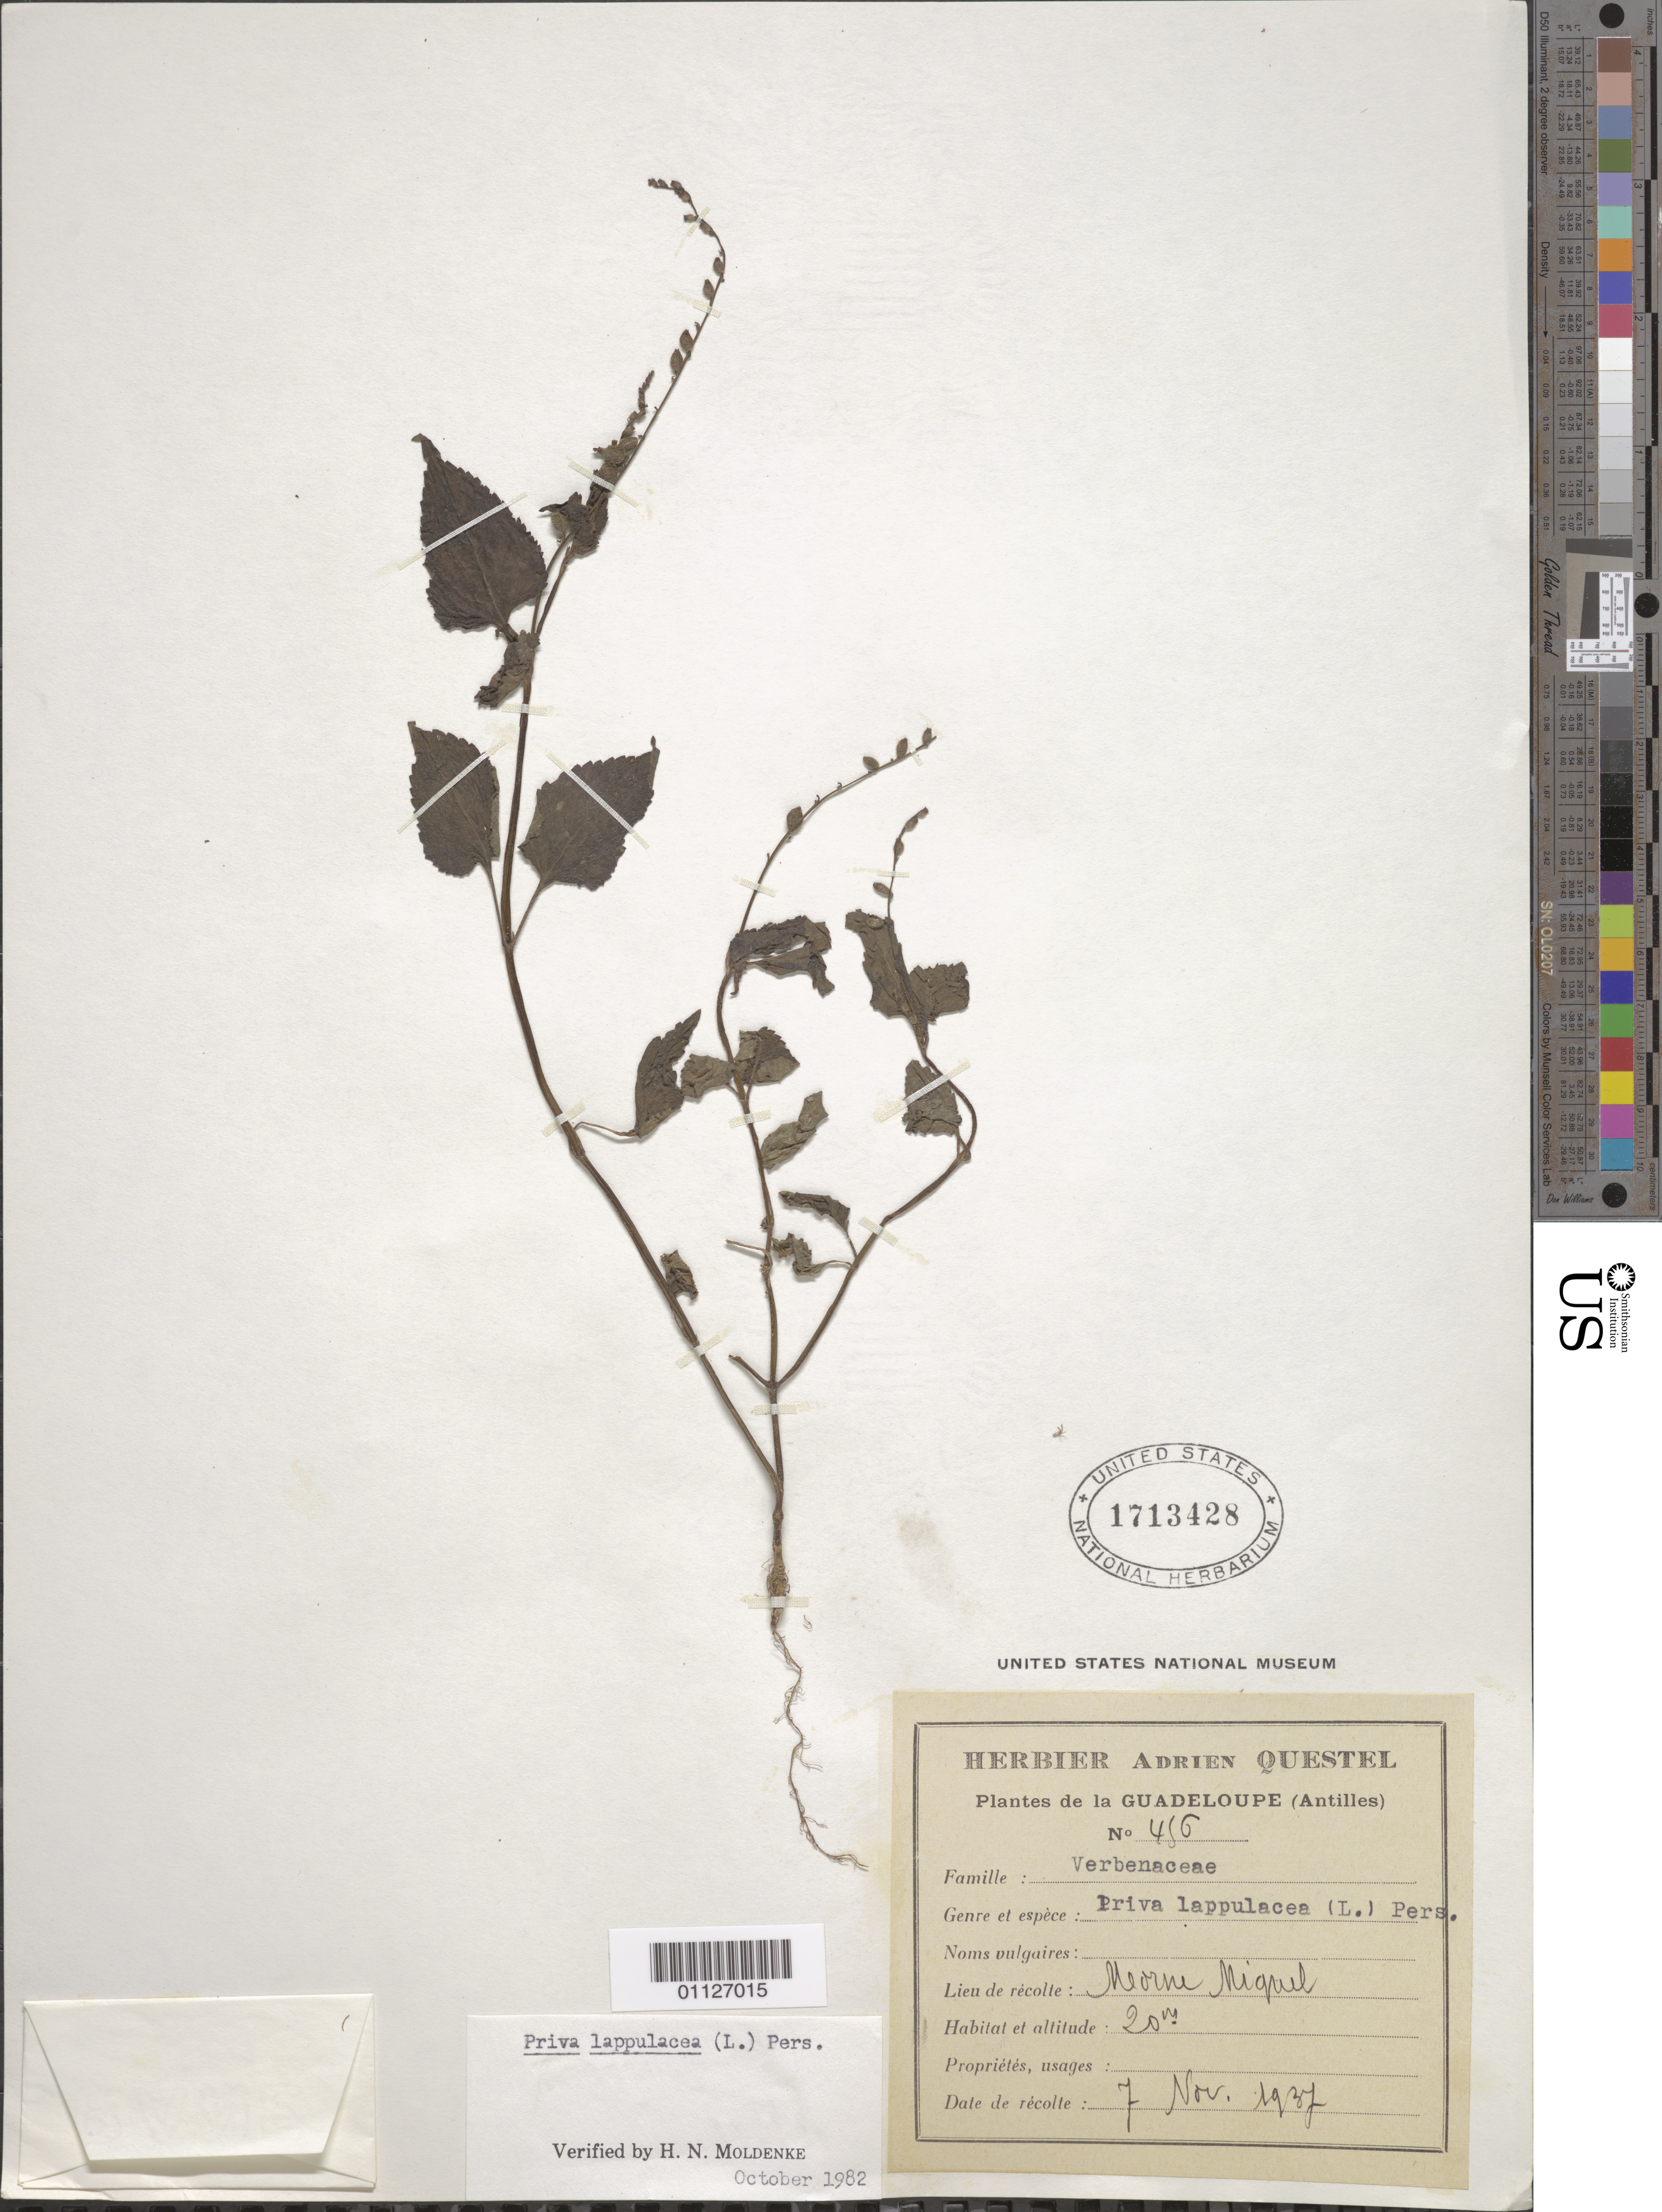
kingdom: Plantae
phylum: Tracheophyta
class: Magnoliopsida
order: Lamiales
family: Verbenaceae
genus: Priva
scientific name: Priva lappulacea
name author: (L.) Pers.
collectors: A. Questel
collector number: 456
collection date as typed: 07 Nov 1937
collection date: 1937-11-07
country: Guadeloupe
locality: Morne Miquel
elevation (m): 20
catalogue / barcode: US 1713428